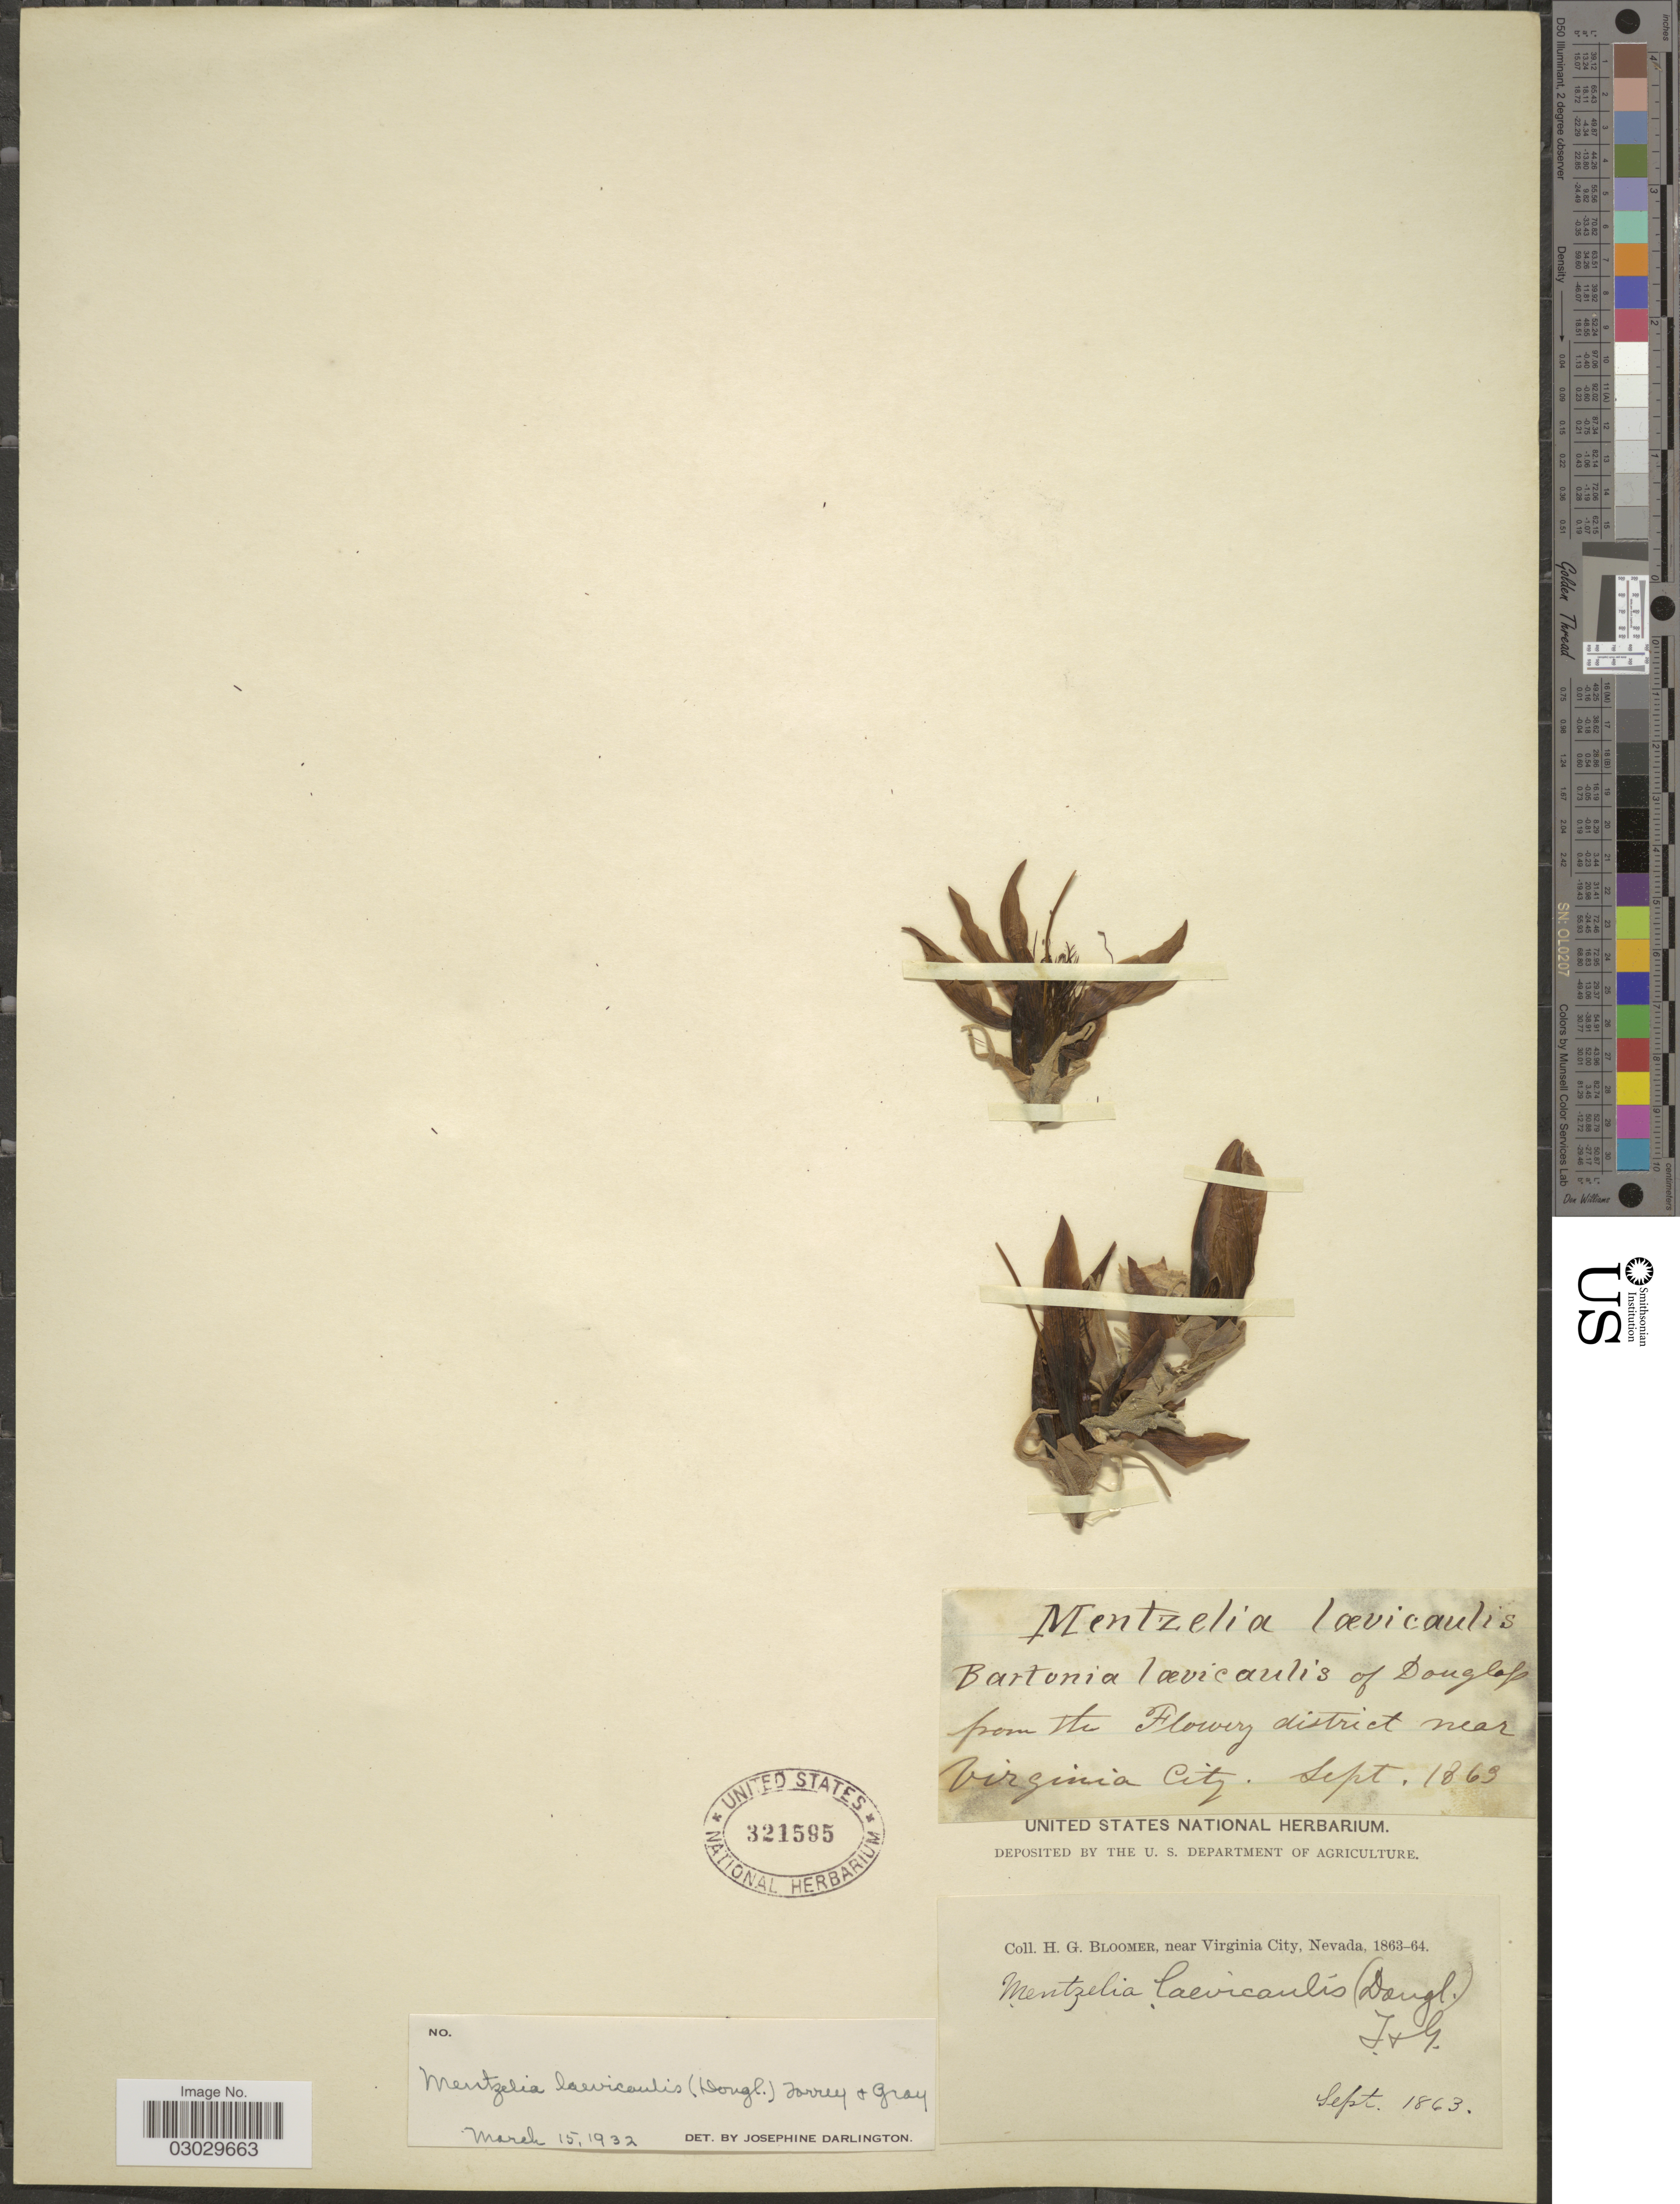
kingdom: Plantae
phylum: Tracheophyta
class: Magnoliopsida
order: Cornales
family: Loasaceae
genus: Mentzelia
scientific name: Mentzelia laevicaulis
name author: (Douglas ex Hook.) Torr. & A. Gray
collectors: H. Bloomer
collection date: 1863-09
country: United States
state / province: Nevada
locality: Near Virginia City.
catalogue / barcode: US 321595